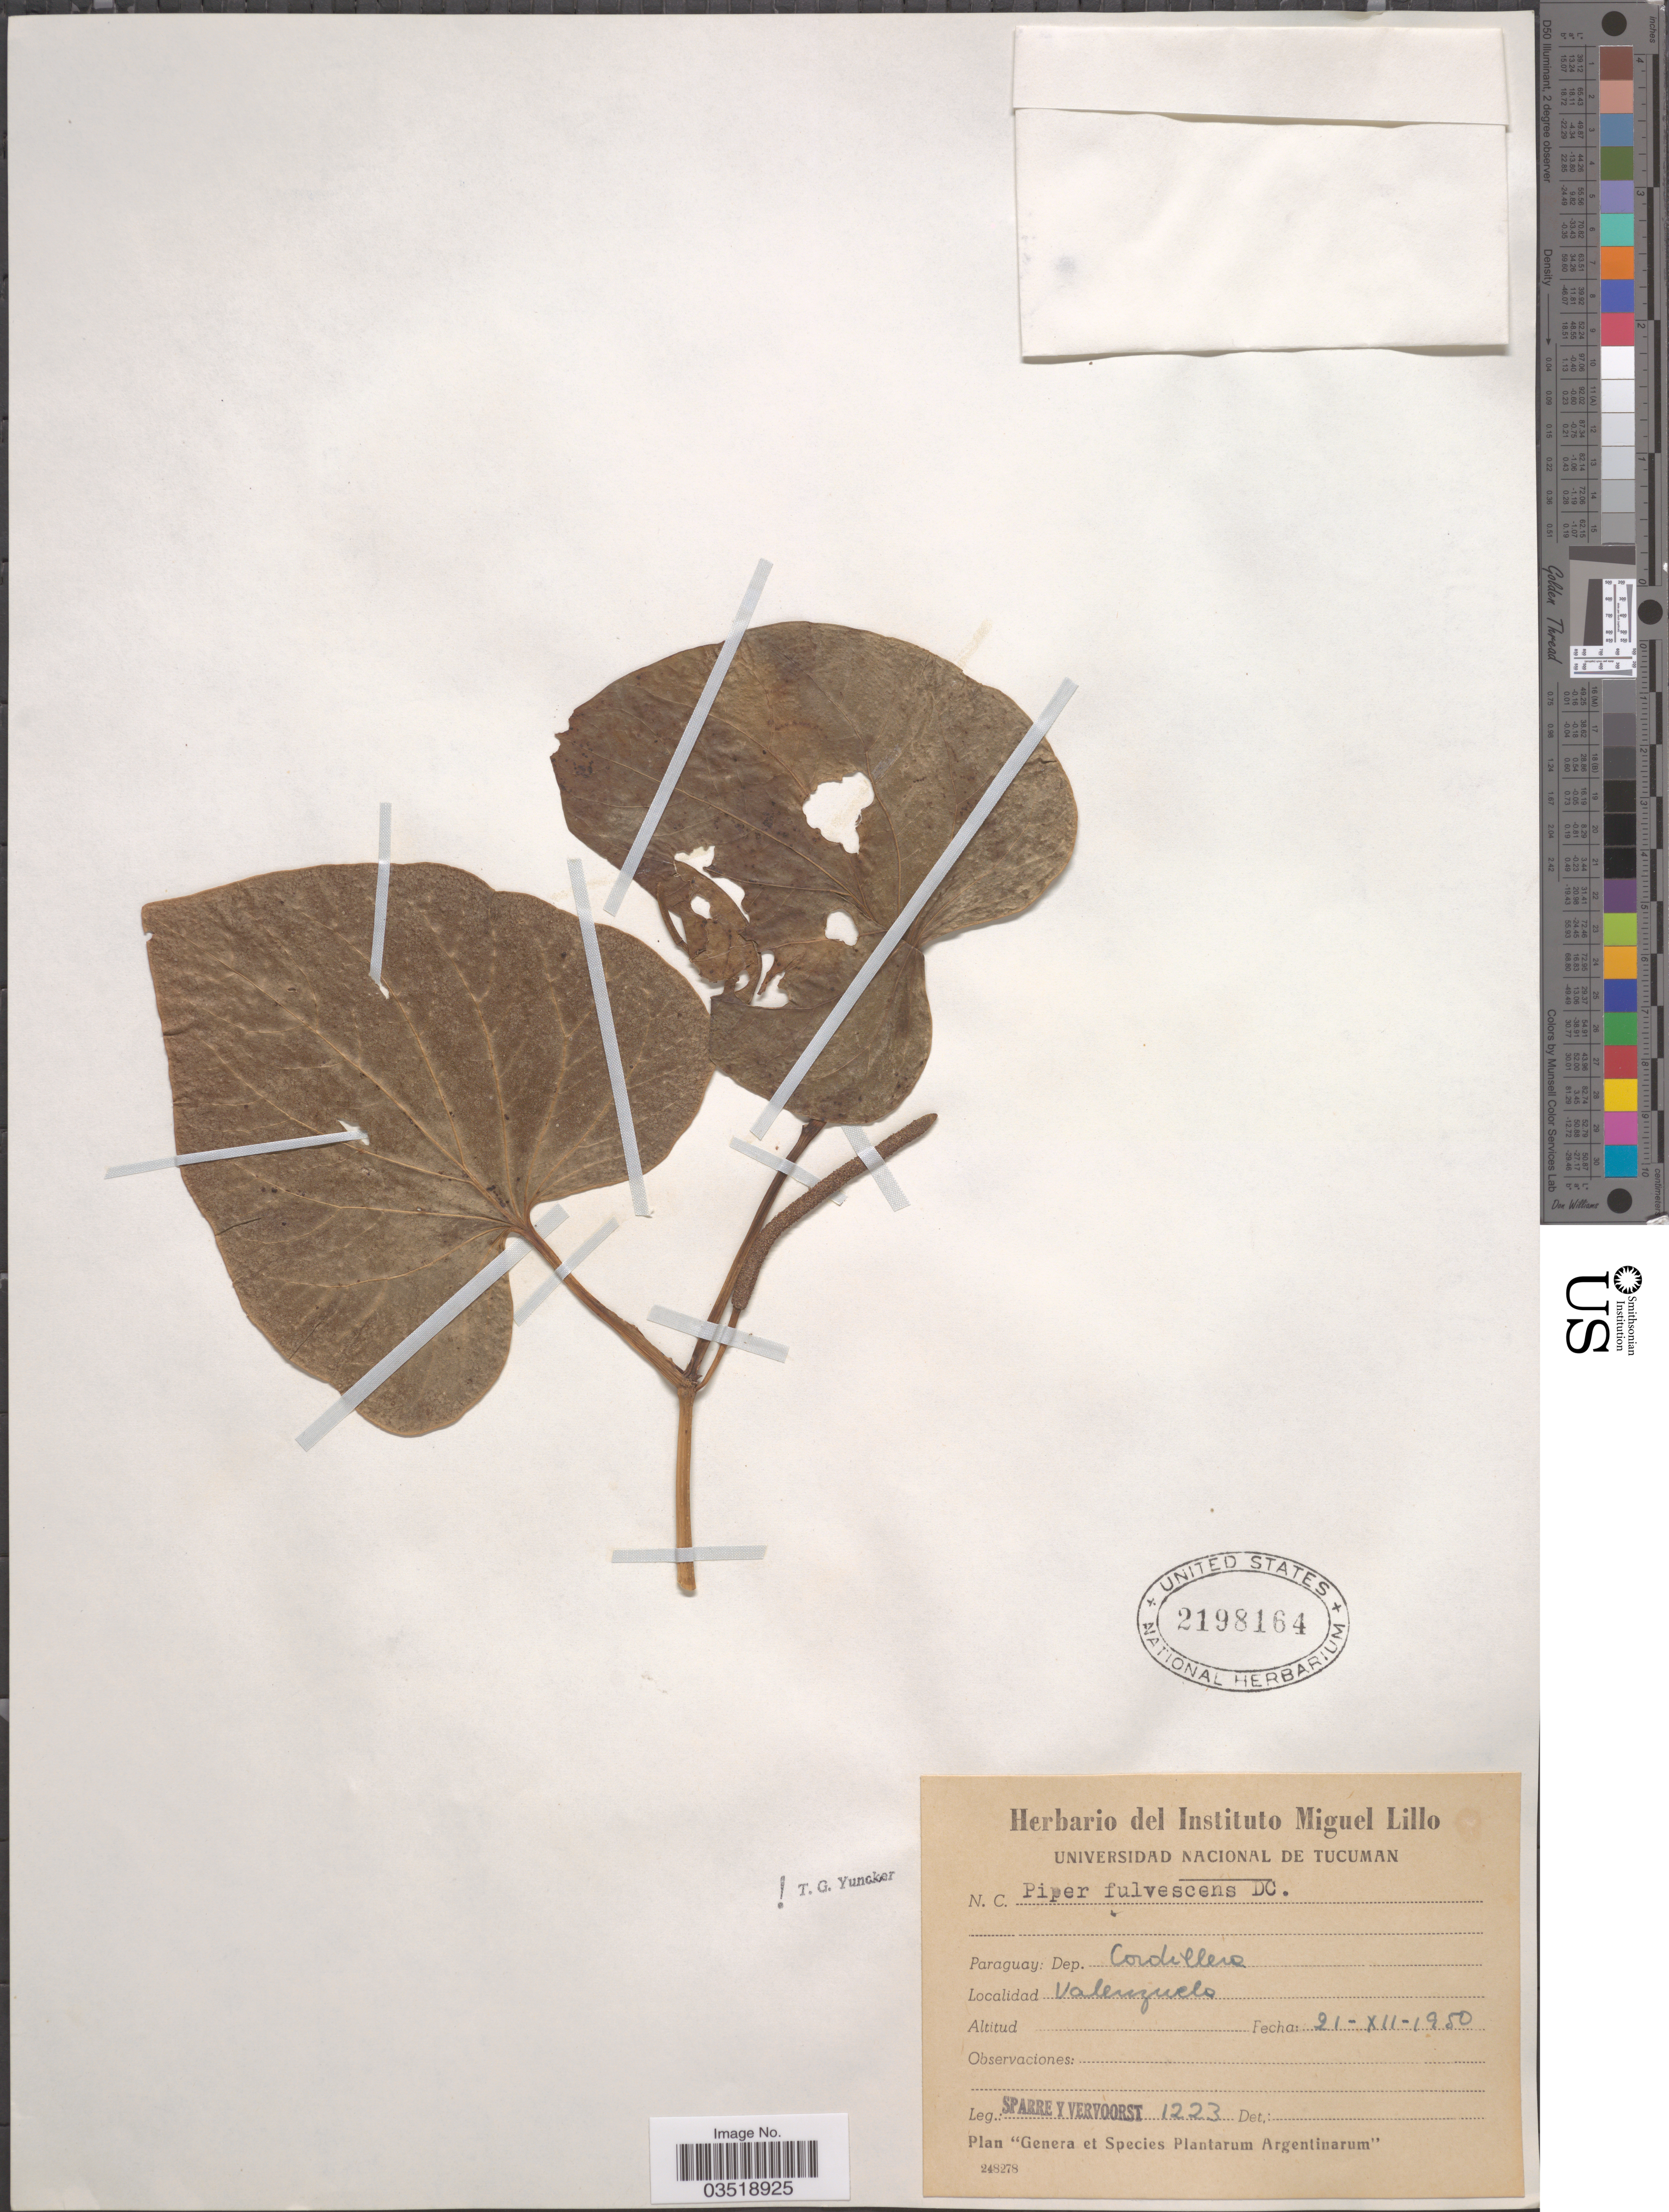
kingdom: Plantae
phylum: Tracheophyta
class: Magnoliopsida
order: Piperales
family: Piperaceae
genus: Piper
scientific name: Piper regnellii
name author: (Miq.) C. DC.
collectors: Sparre & Vervoorst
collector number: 1223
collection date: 1950-12-21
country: Paraguay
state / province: Cordillera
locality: Dep. Cordillera. Valenzuela.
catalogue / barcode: US 2198164